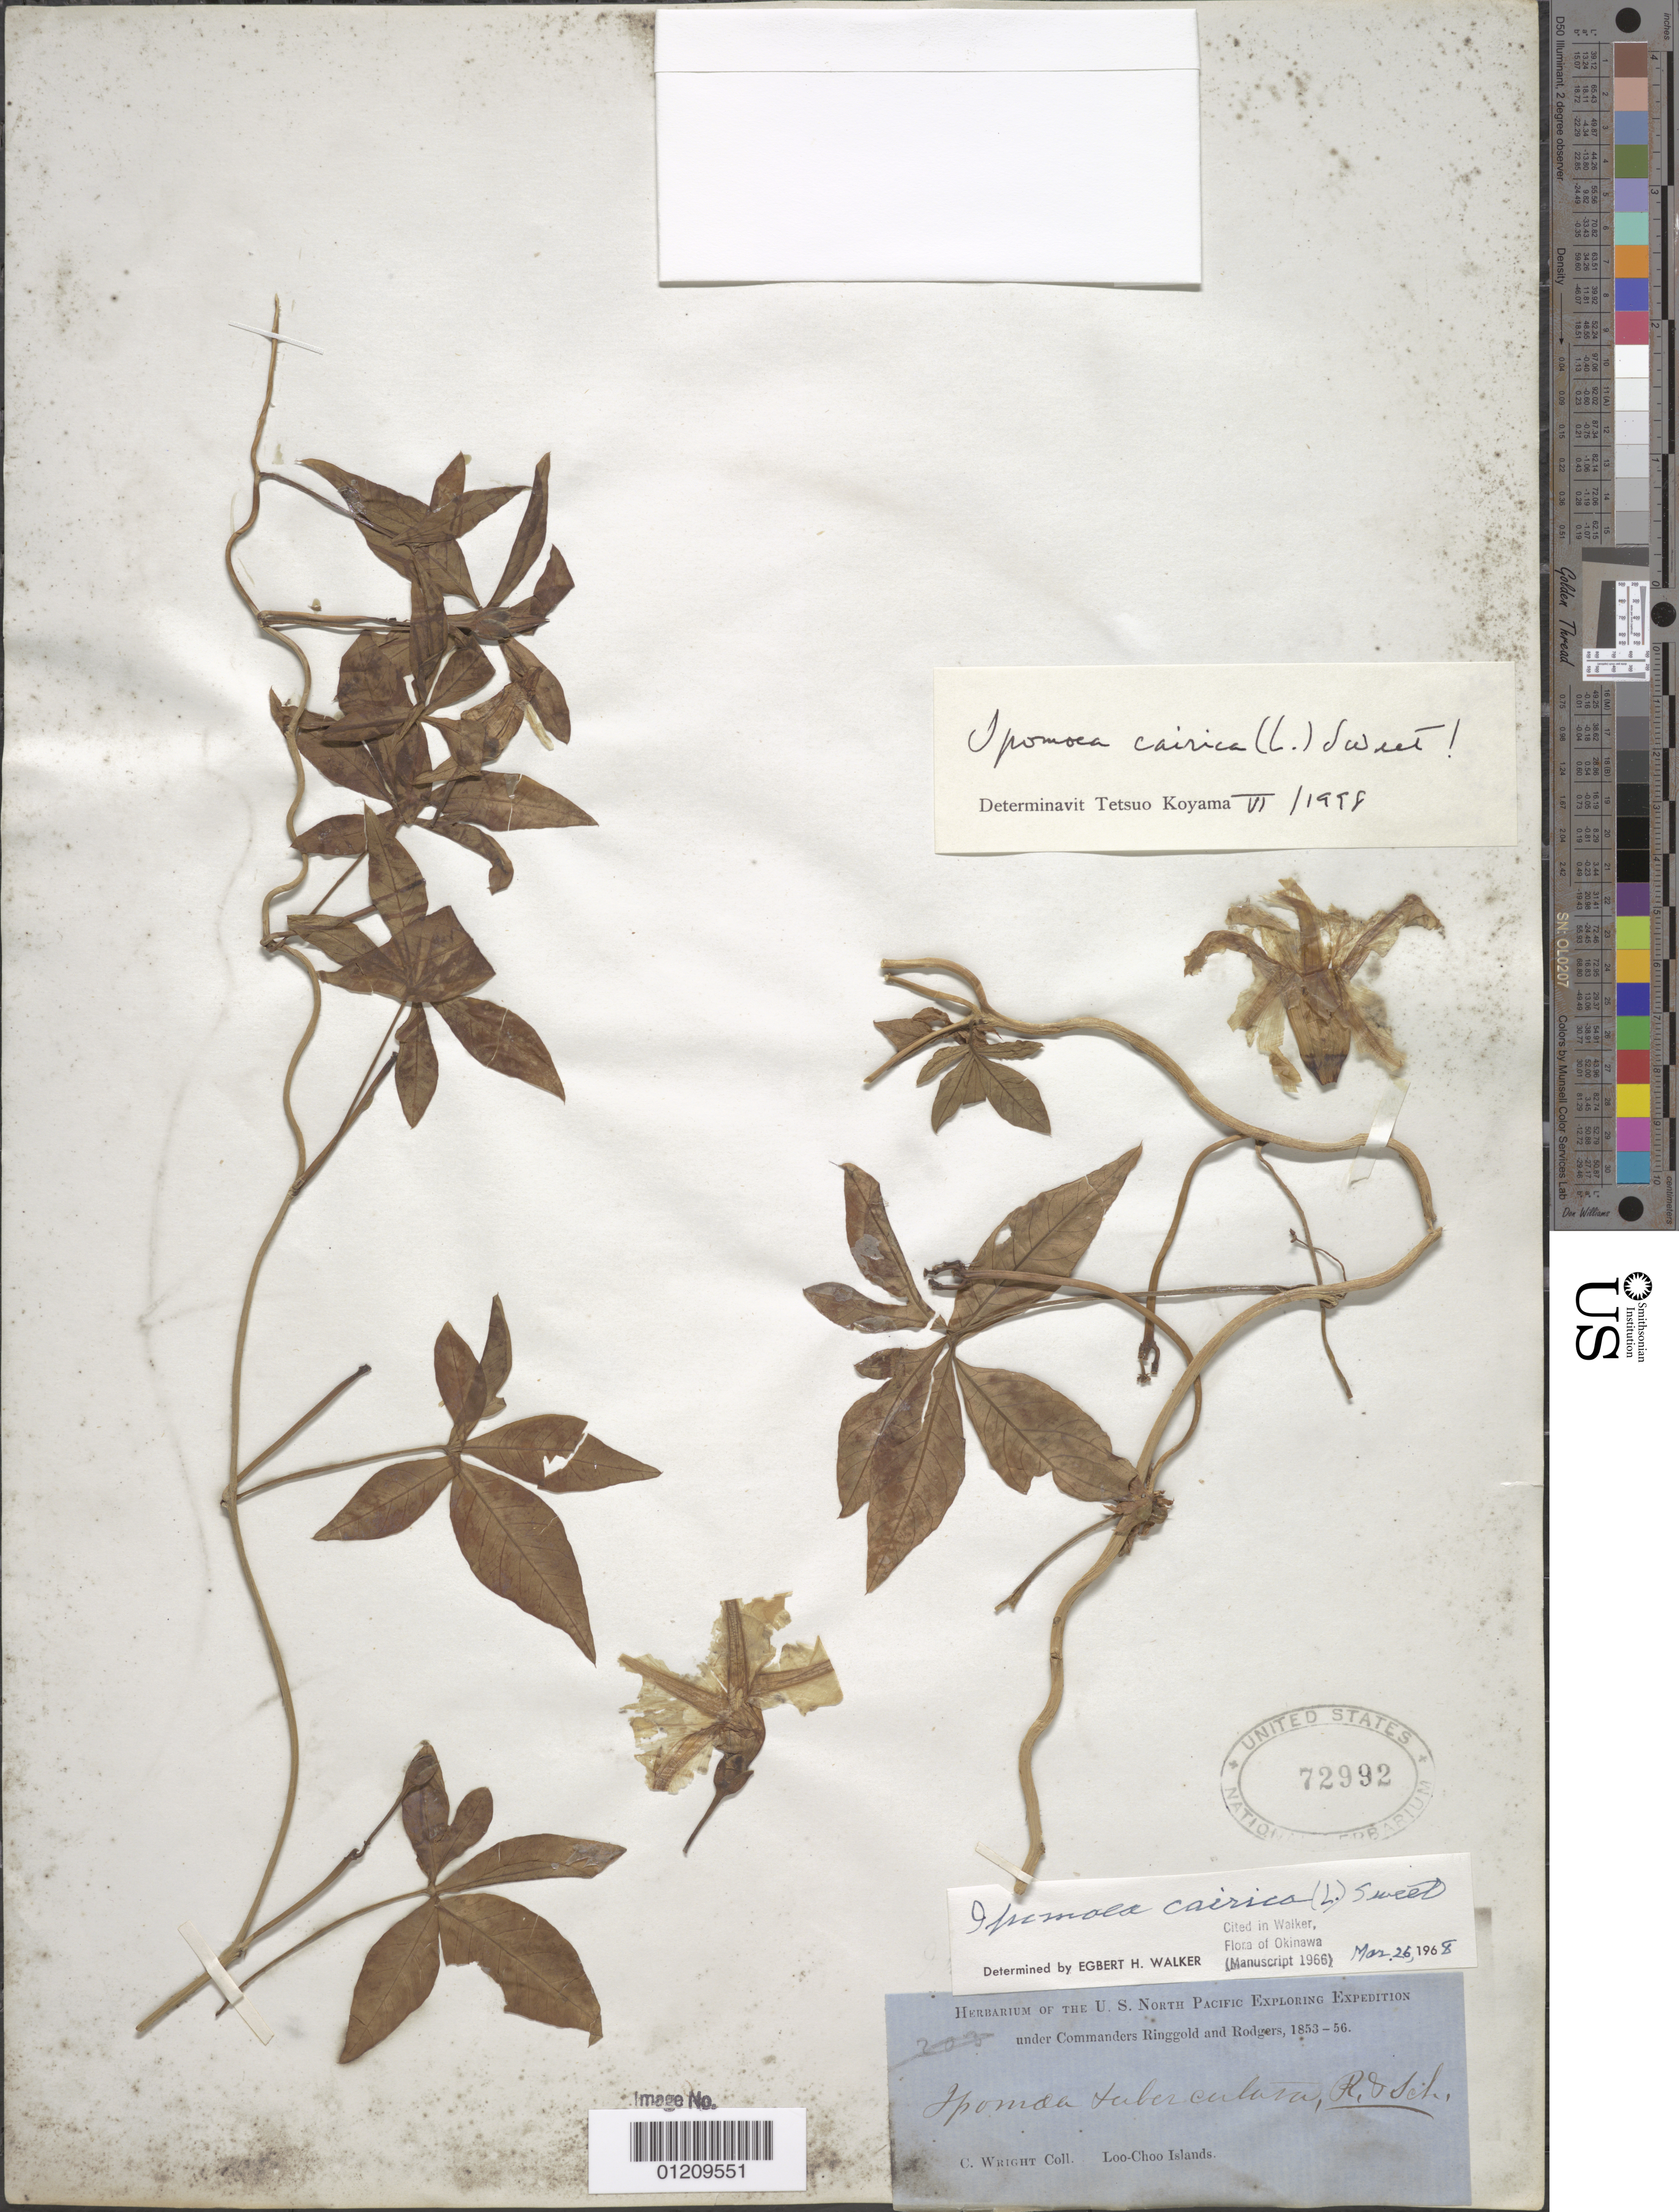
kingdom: Plantae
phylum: Tracheophyta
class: Magnoliopsida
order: Solanales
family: Convolvulaceae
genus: Ipomoea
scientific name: Ipomoea cairica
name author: (L.) Sweet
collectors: C. Wright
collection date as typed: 1853 to -- --- 1856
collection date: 1853/1856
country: Japan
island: Ryukyu Islands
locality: Loo Choo Islands.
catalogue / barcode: US 72992